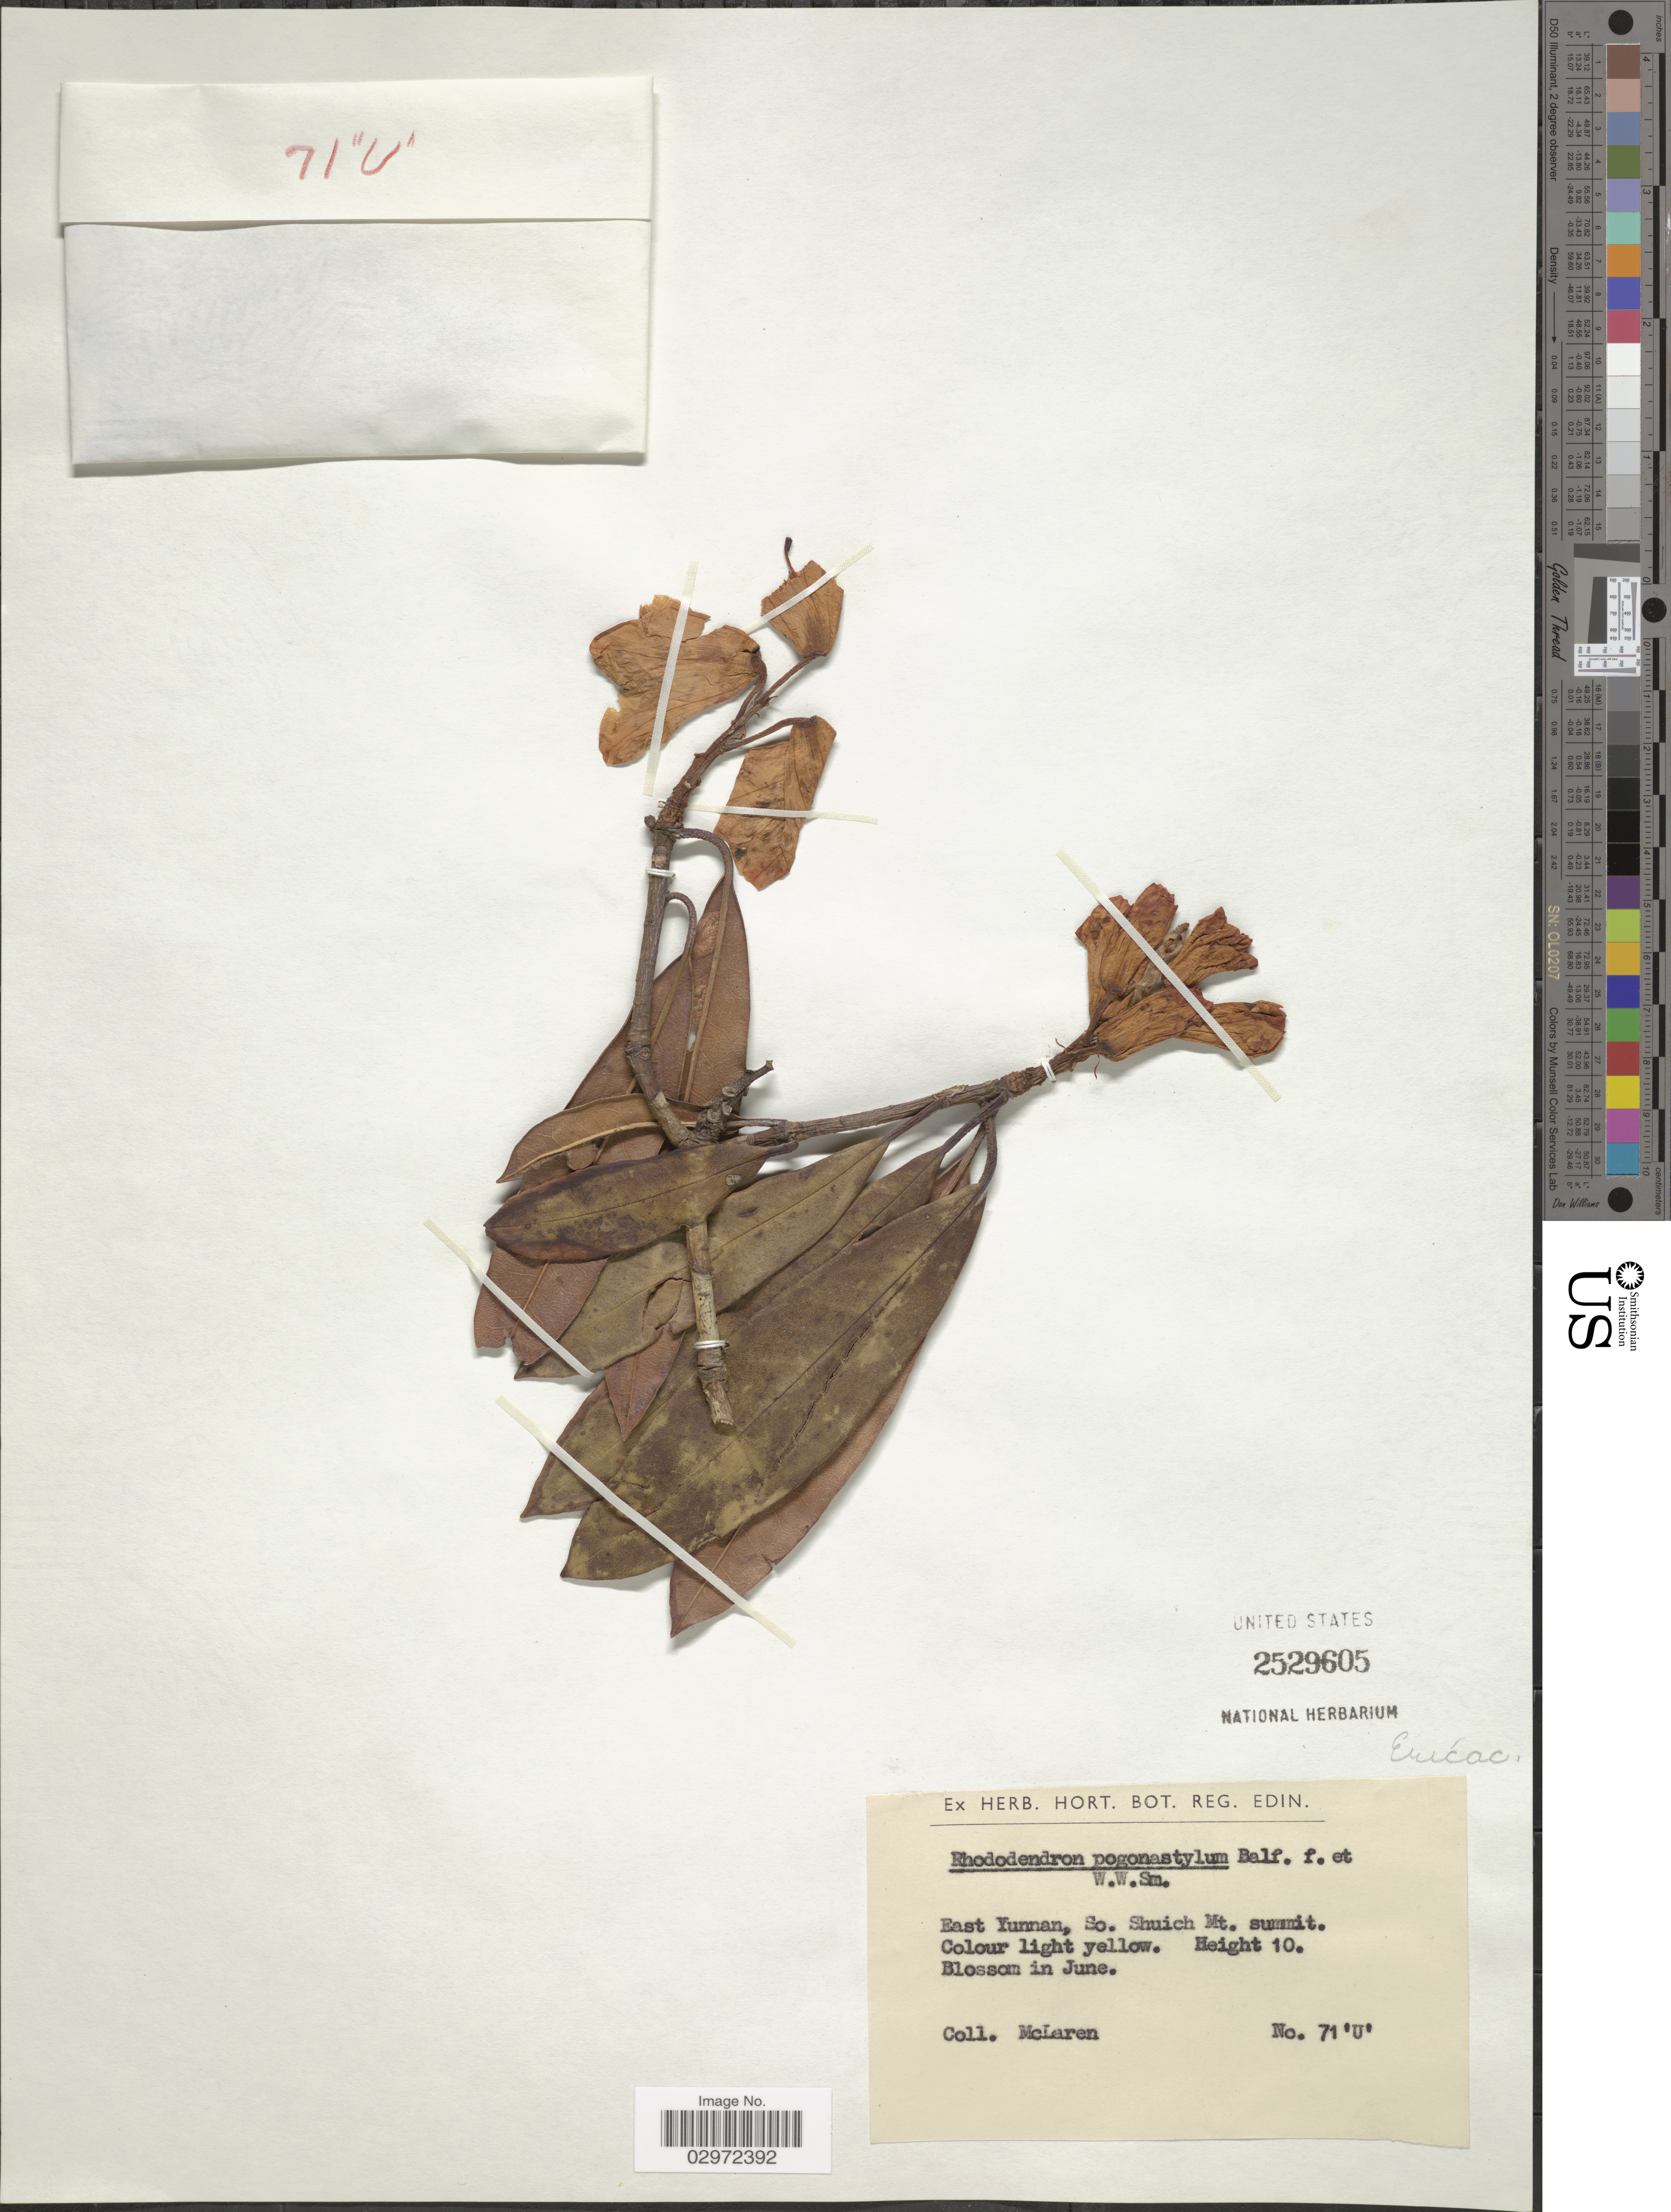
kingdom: Plantae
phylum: Tracheophyta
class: Magnoliopsida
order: Ericales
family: Ericaceae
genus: Rhododendron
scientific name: Rhododendron pogonostylum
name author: Balf. f. & W.W. Sm.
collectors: McLaren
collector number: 71'U'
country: China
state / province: Yunnan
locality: East Yunnan, So. Shuich Mt. Summit.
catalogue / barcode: US 2529605